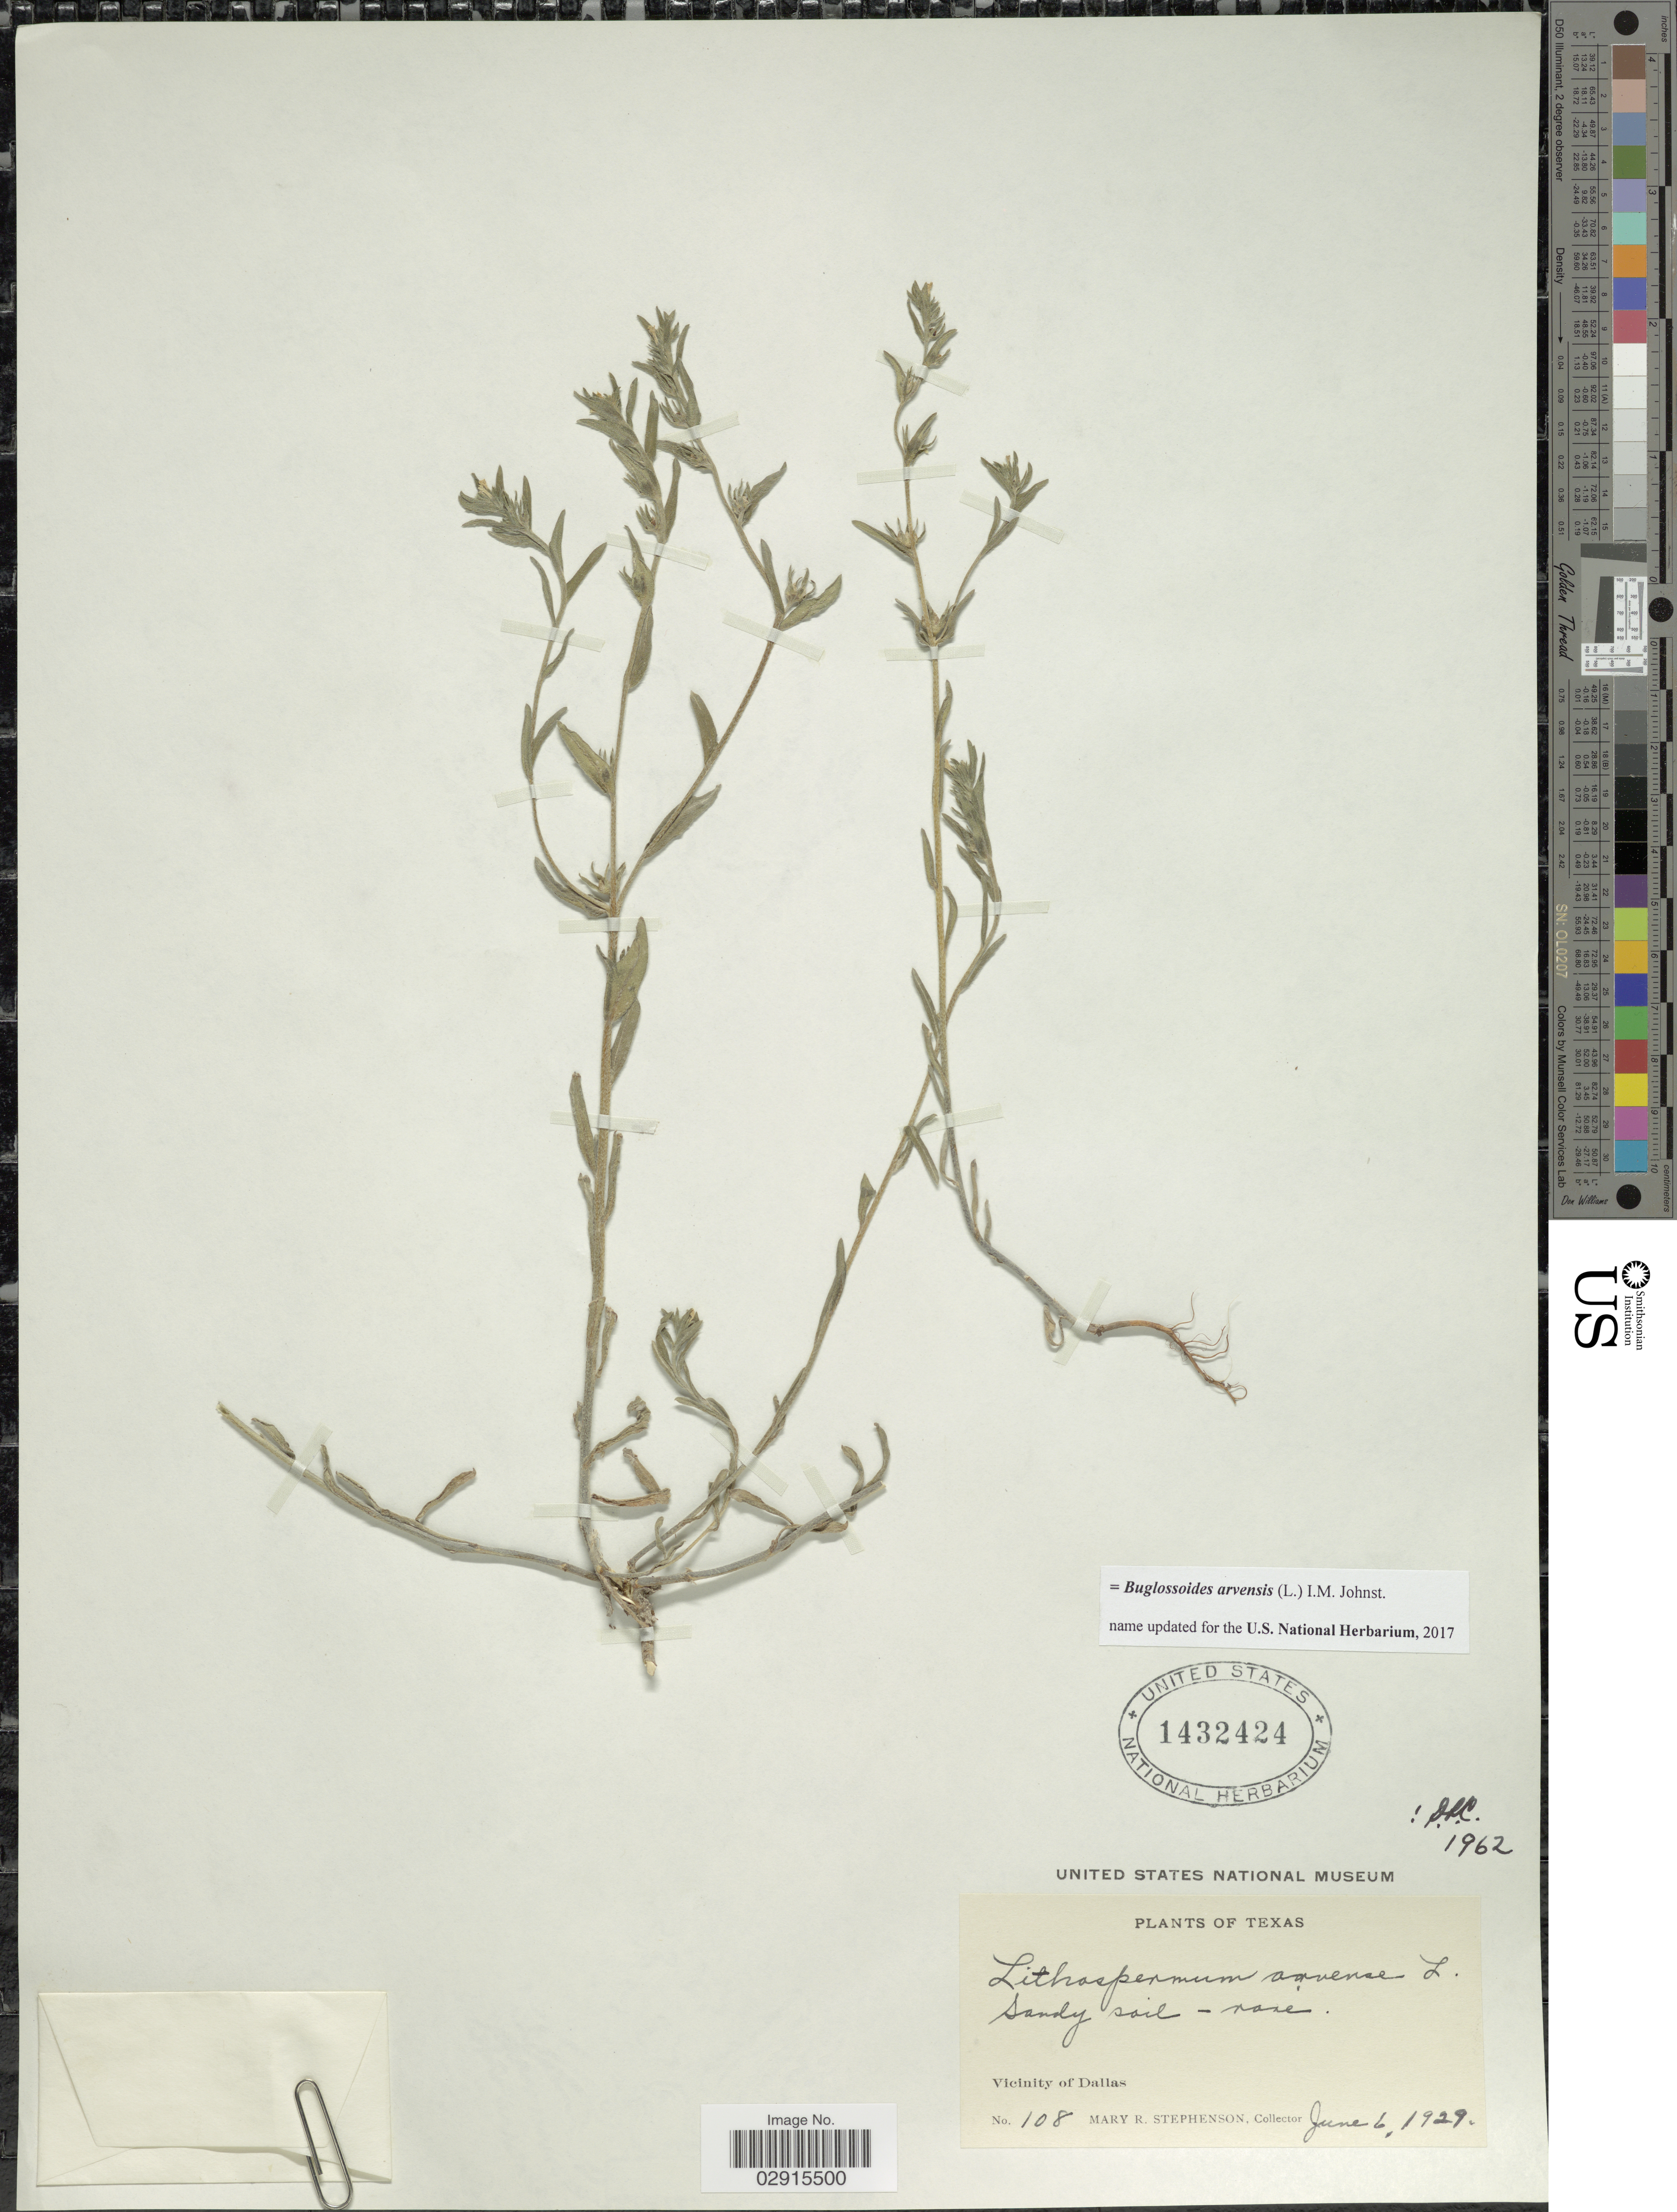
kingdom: Plantae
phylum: Tracheophyta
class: Magnoliopsida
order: Boraginales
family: Boraginaceae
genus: Buglossoides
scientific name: Buglossoides arvensis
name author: (L.) I.M. Johnst.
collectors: M. Stephenson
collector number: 108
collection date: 1929-06-06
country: United States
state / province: Texas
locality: Vicinity of Dallas.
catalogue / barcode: US 1432424